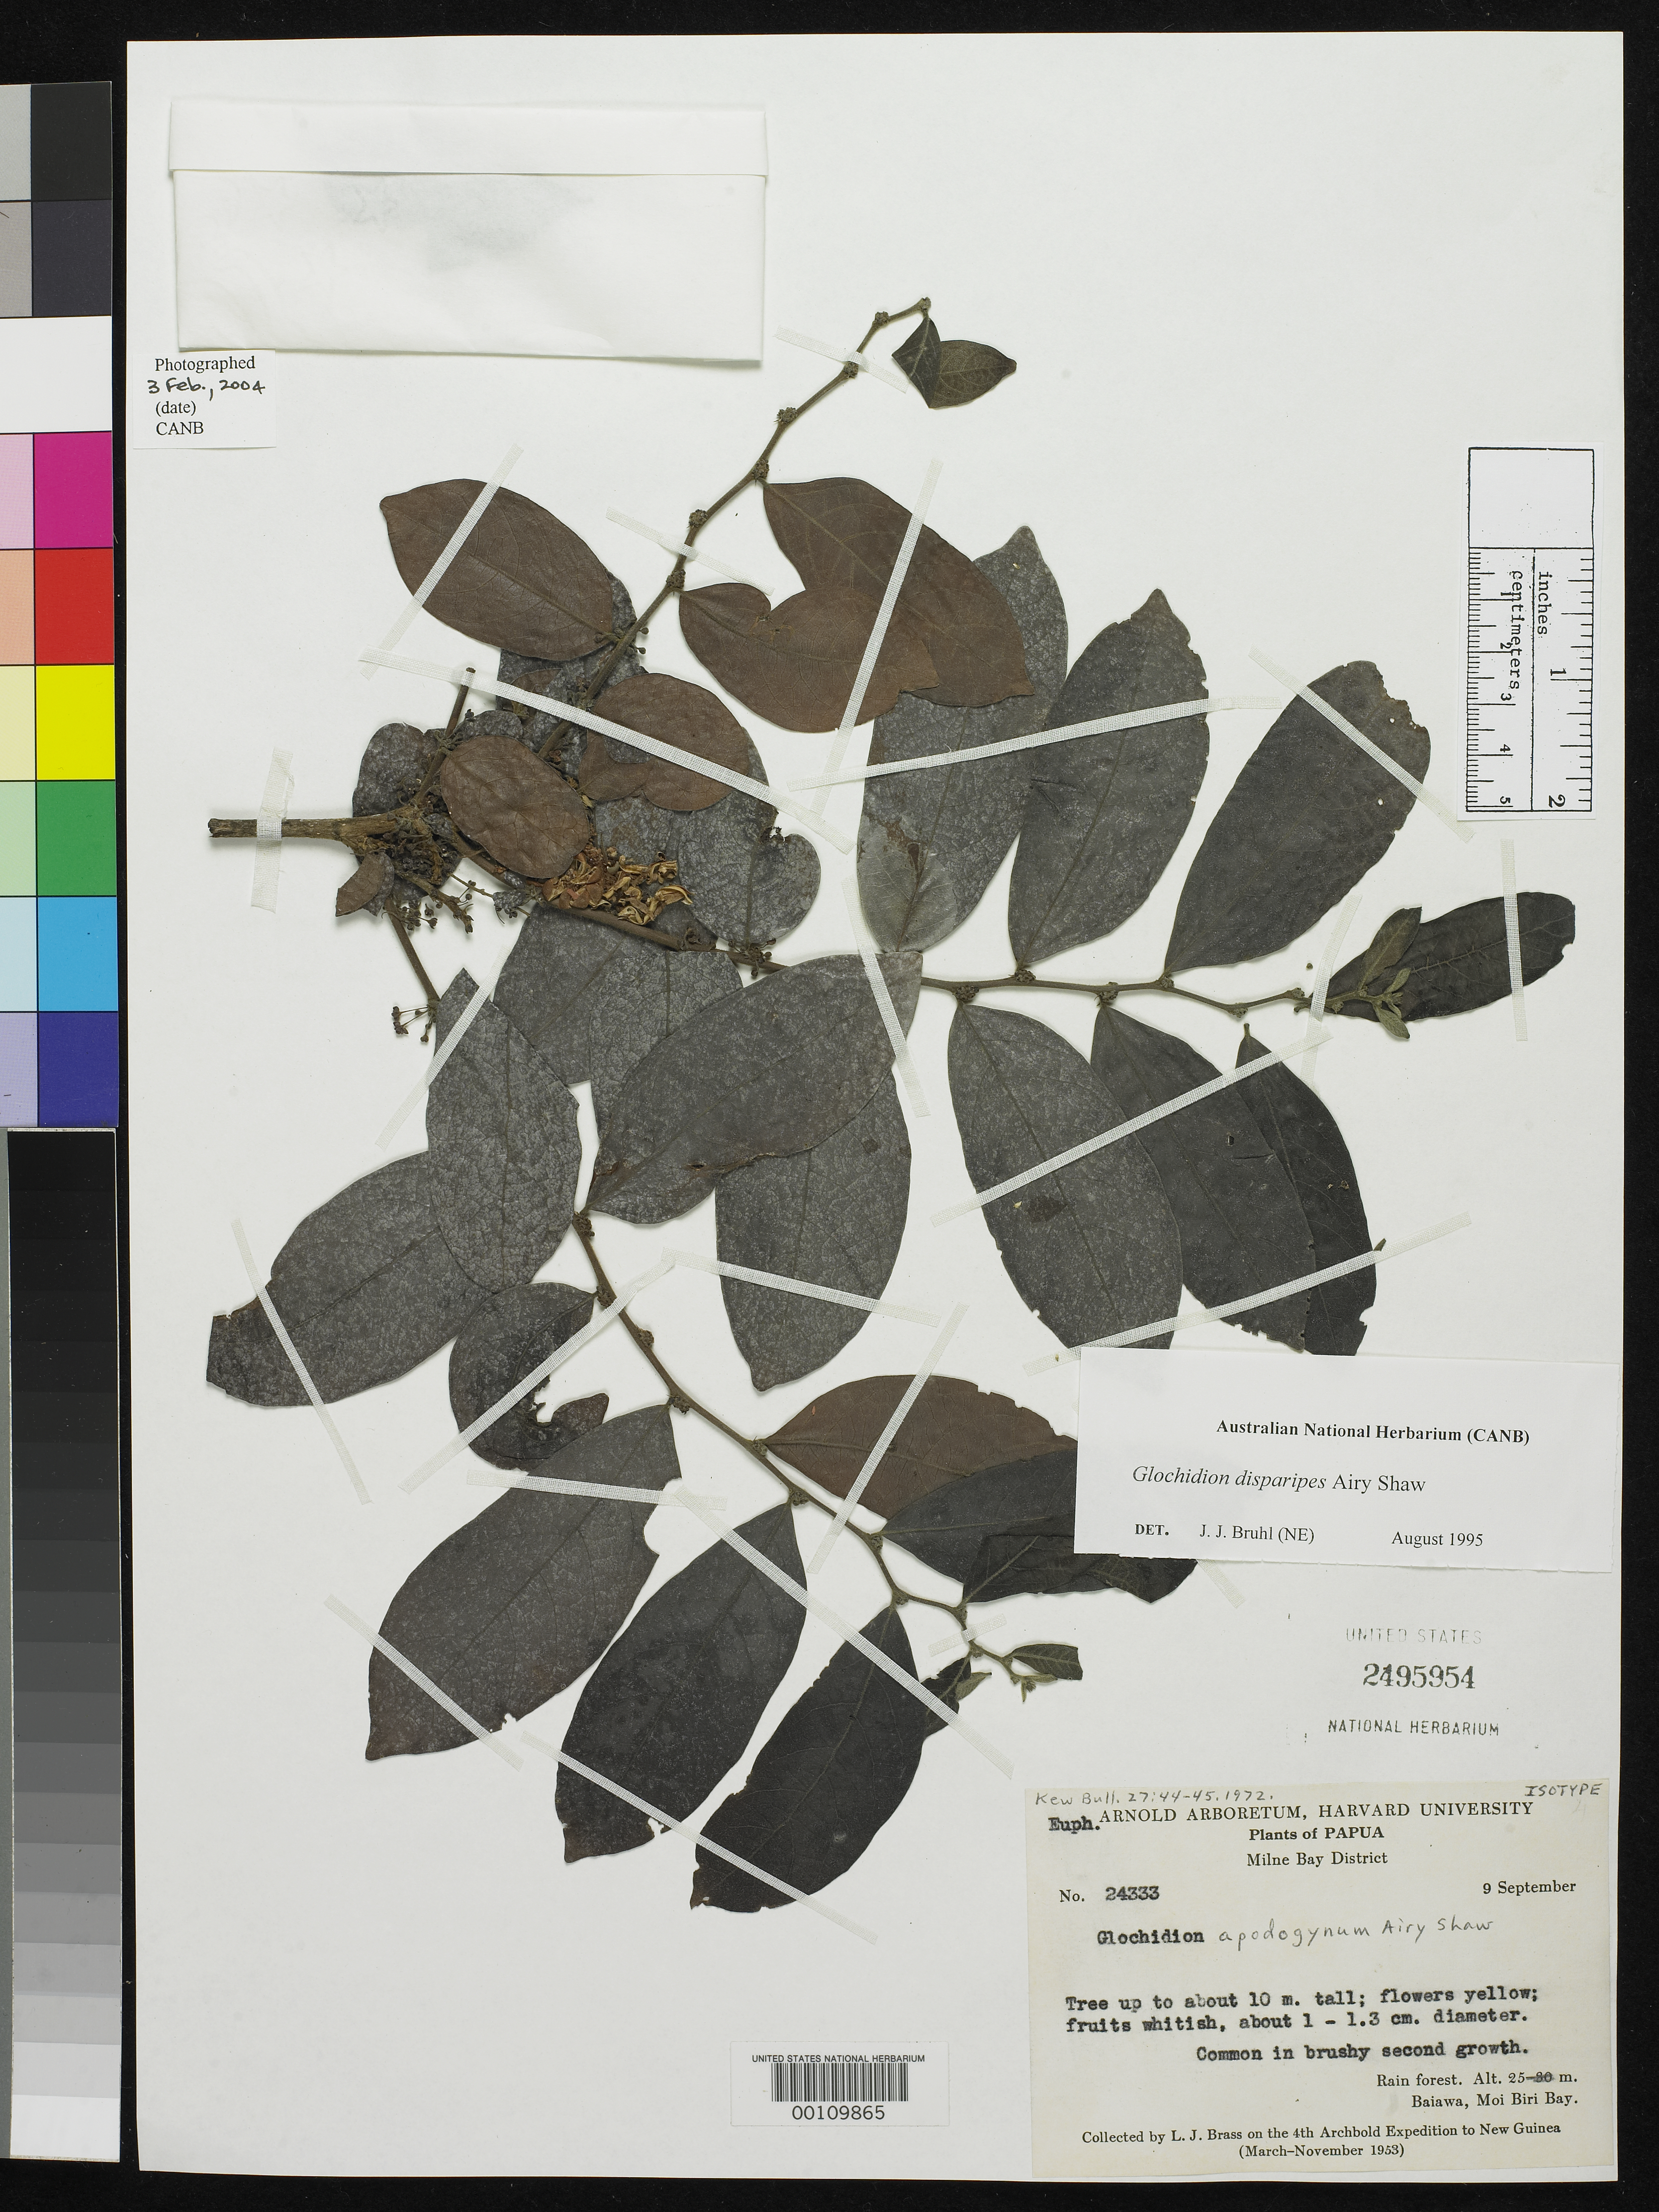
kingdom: Plantae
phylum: Tracheophyta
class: Magnoliopsida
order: Malpighiales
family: Phyllanthaceae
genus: Glochidion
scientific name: Glochidion apodogynum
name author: Airy Shaw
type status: Isotype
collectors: L. J. Brass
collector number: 24333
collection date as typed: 09 Sep 1953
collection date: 1953-09-09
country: Papua New Guinea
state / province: Milne Bay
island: New Guinea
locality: Baiawa, Moi Biri Bay.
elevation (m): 25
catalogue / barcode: US 2495954